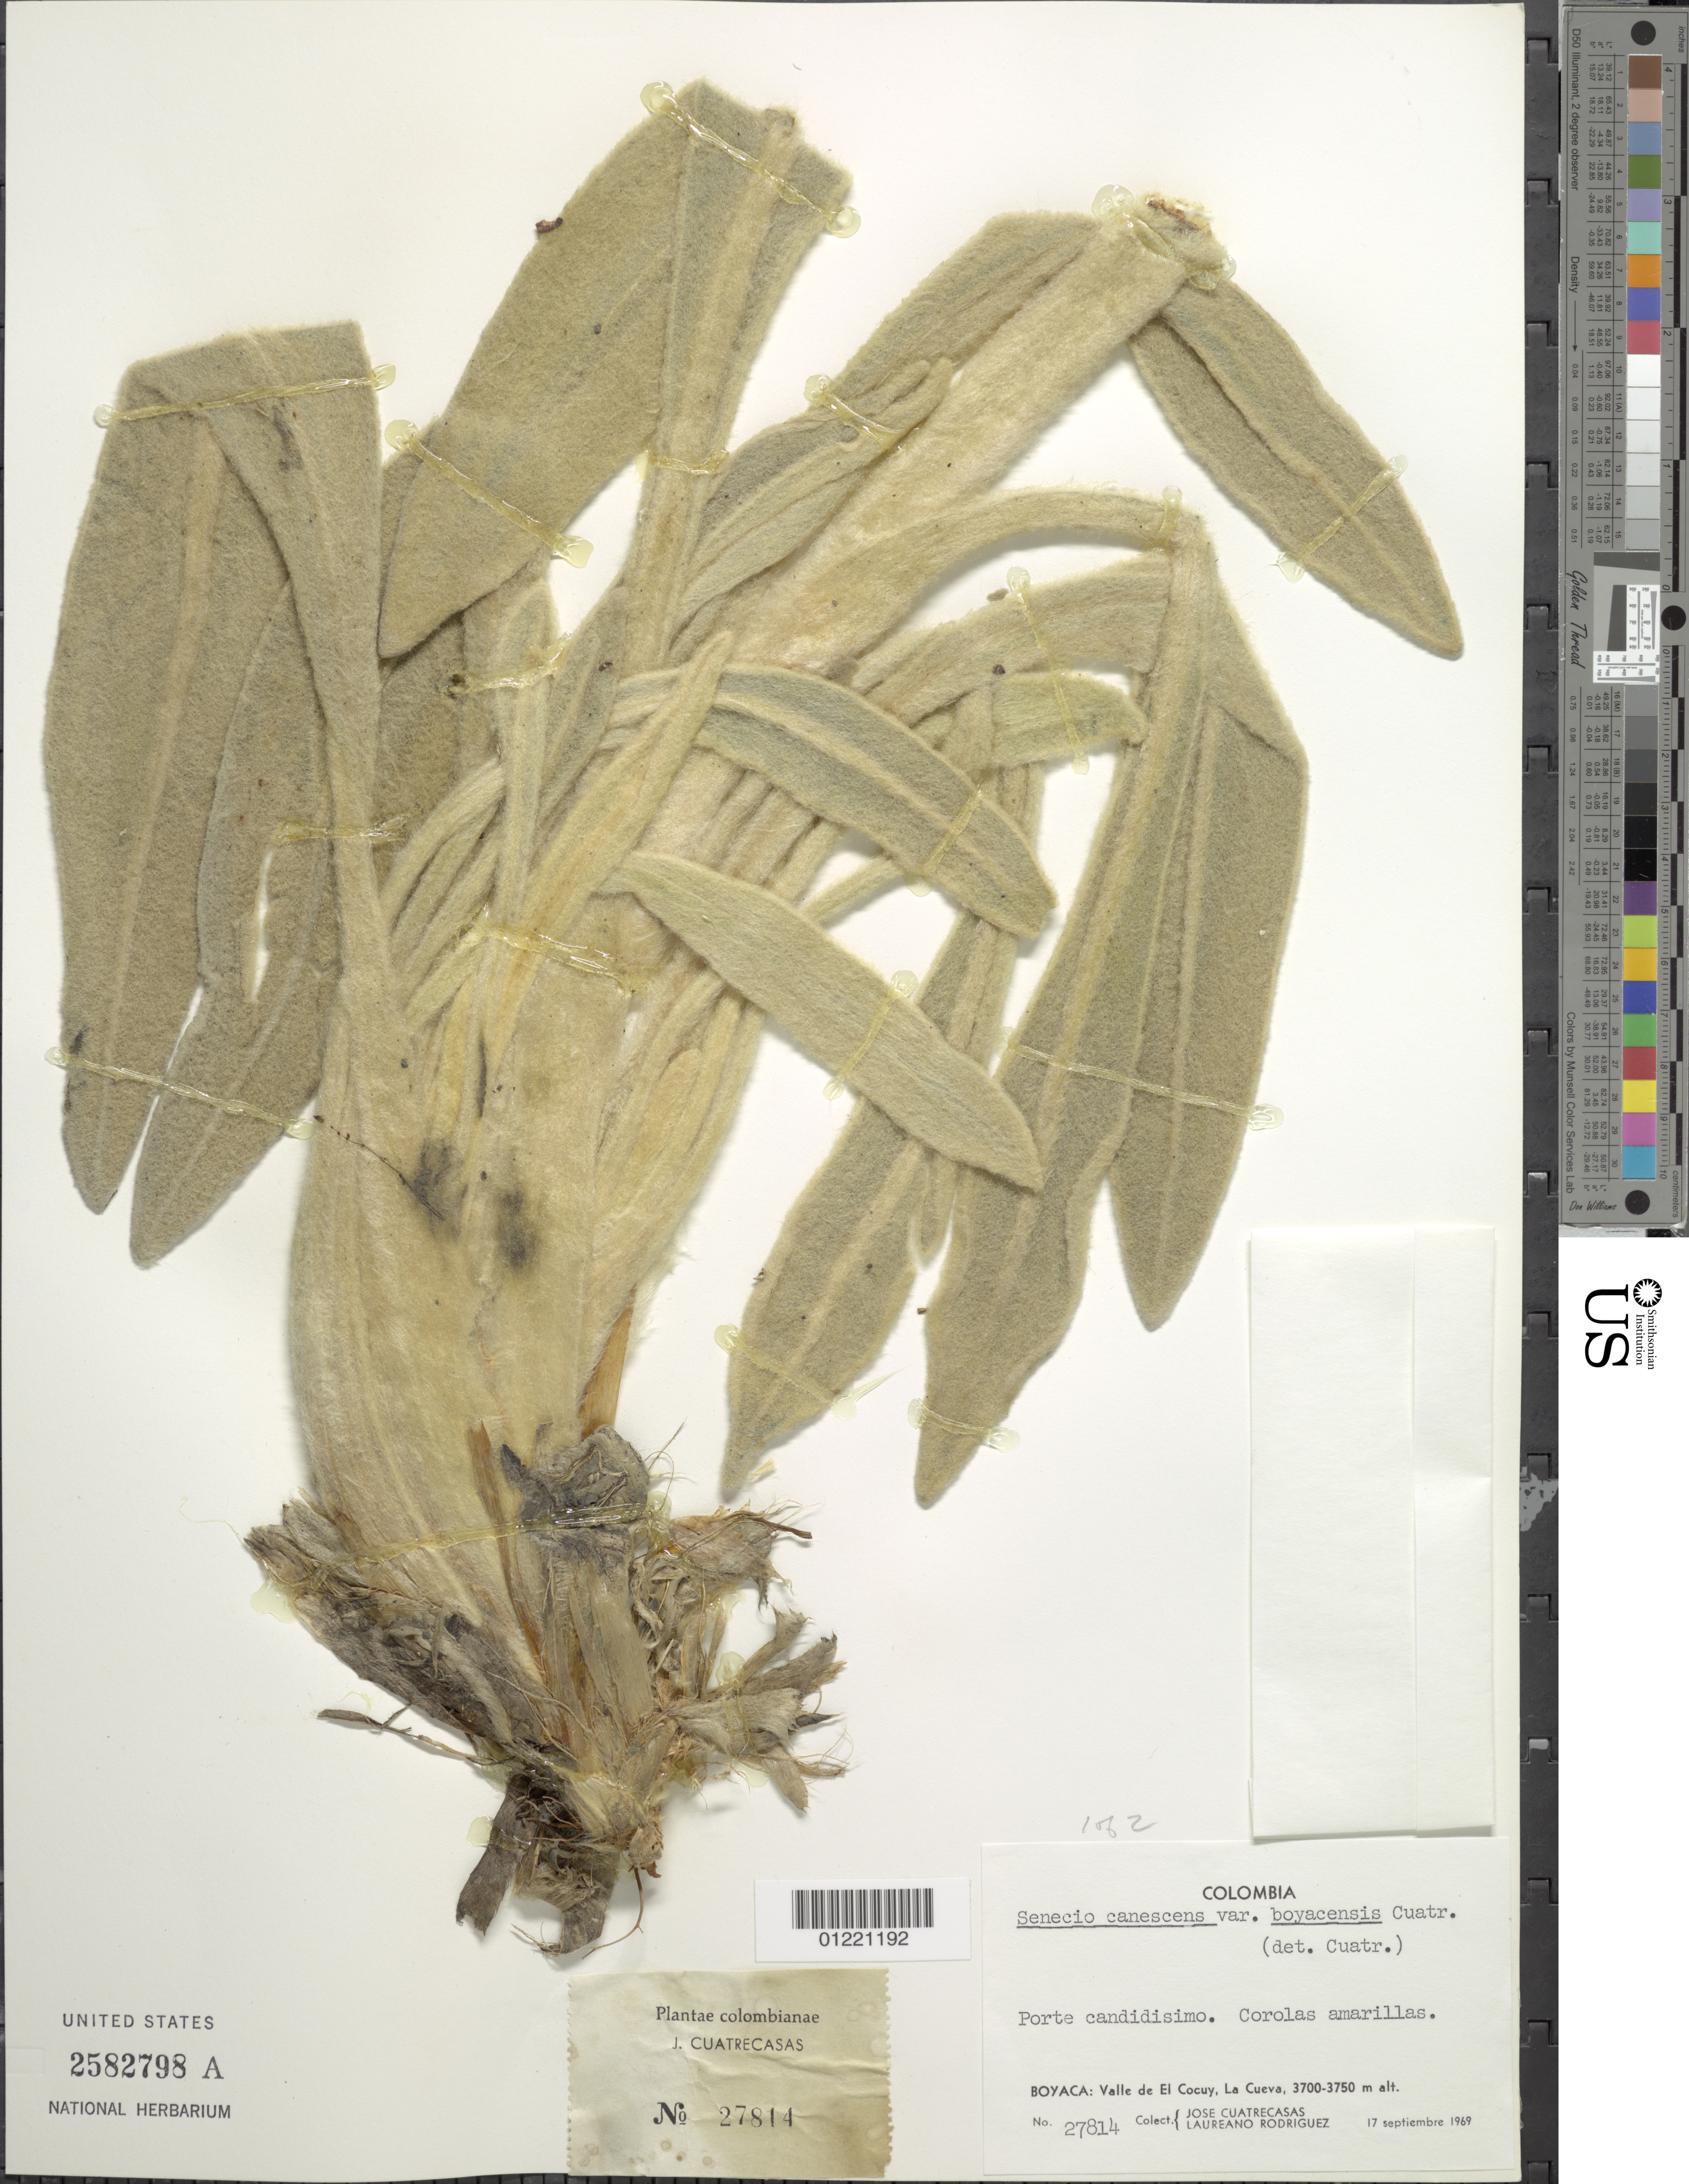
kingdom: Plantae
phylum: Tracheophyta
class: Magnoliopsida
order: Asterales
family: Asteraceae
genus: Senecio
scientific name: Senecio canescens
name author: (Bonpl.) Cuatrec.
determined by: Salomon, Luciana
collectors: J. Cuatrecasas & L. Rodriguez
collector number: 27814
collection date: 1969-09-17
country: Colombia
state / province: Boyacá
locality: Valle de El Cocuy, La Cueva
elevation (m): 3700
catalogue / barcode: US 2582798A